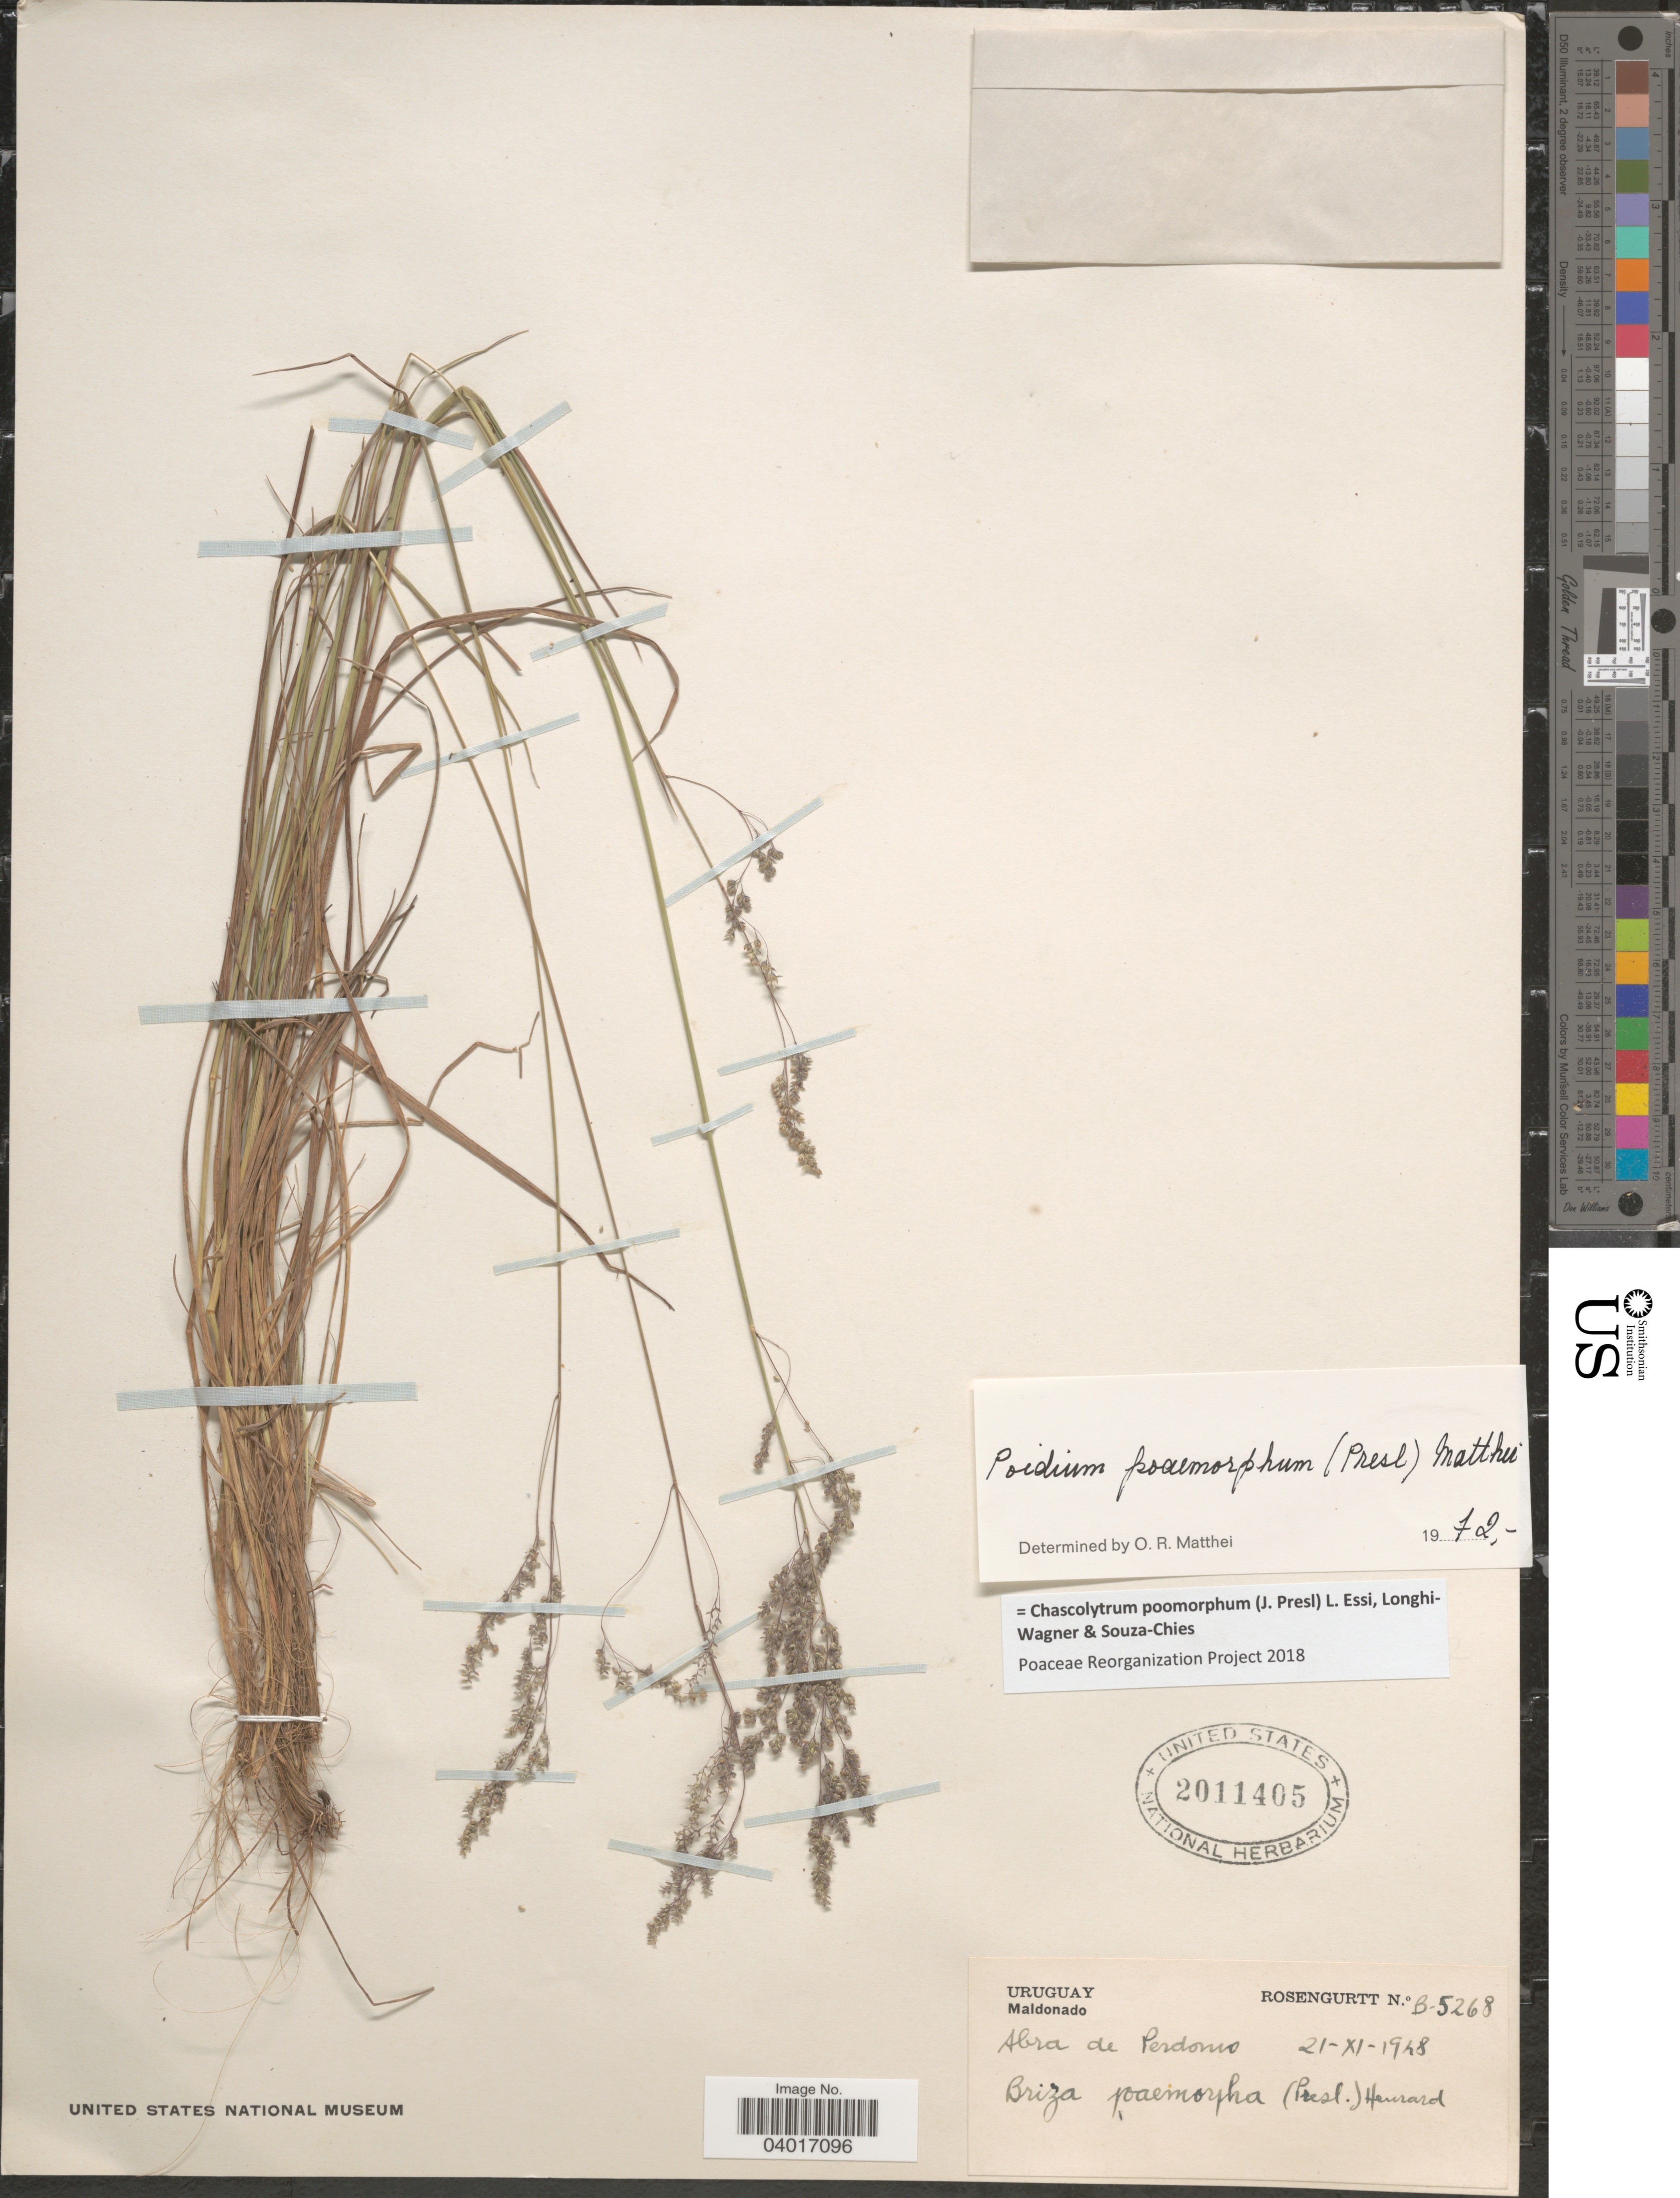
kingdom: Plantae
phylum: Tracheophyta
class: Liliopsida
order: Poales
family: Poaceae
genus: Chascolytrum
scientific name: Chascolytrum poomorphum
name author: (J. Presl) L. Essi et al.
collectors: Rosengurtt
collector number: B-5268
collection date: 1948-11-21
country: Uruguay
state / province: Maldonado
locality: Abra de Perdomo.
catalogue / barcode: US 2011405